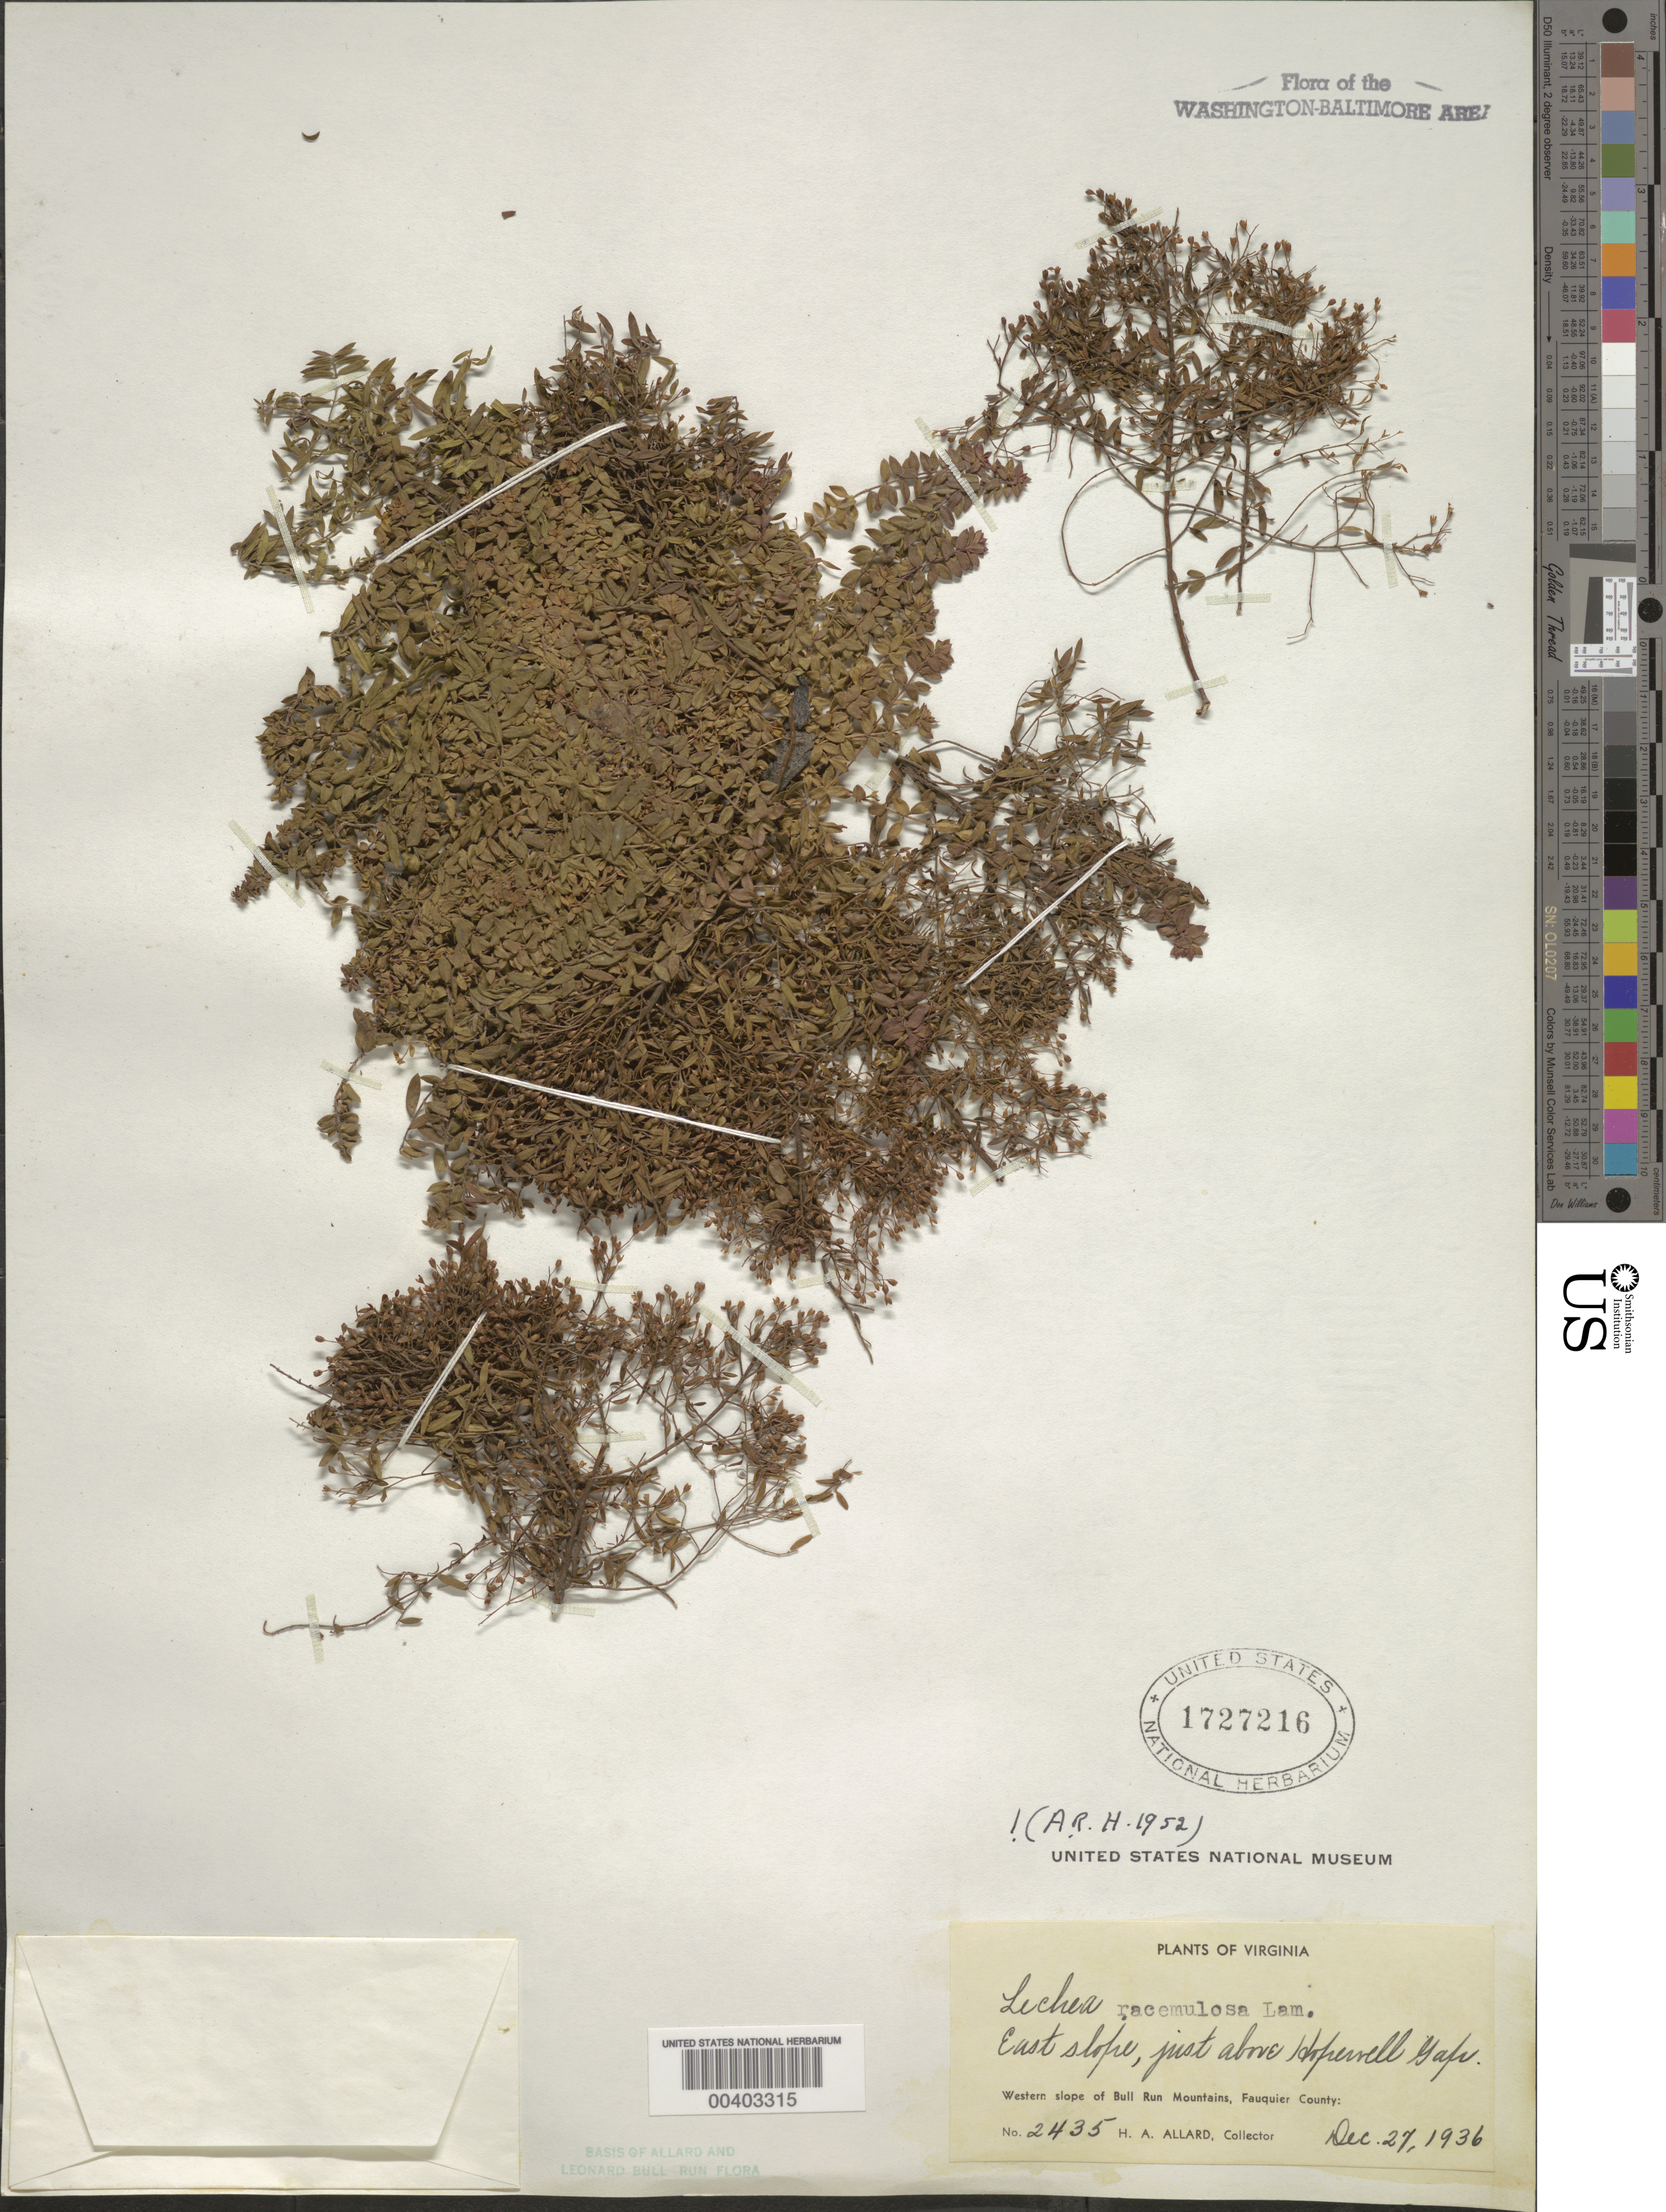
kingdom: Plantae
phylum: Tracheophyta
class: Magnoliopsida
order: Malvales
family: Cistaceae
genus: Lechea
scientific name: Lechea racemulosa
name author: Michx.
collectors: H. A. Allard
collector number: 2435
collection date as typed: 27 Dec 1936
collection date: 1936-12-27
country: United States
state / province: Virginia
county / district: Fauquier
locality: North of Hopewell Gap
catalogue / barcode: US 1727216